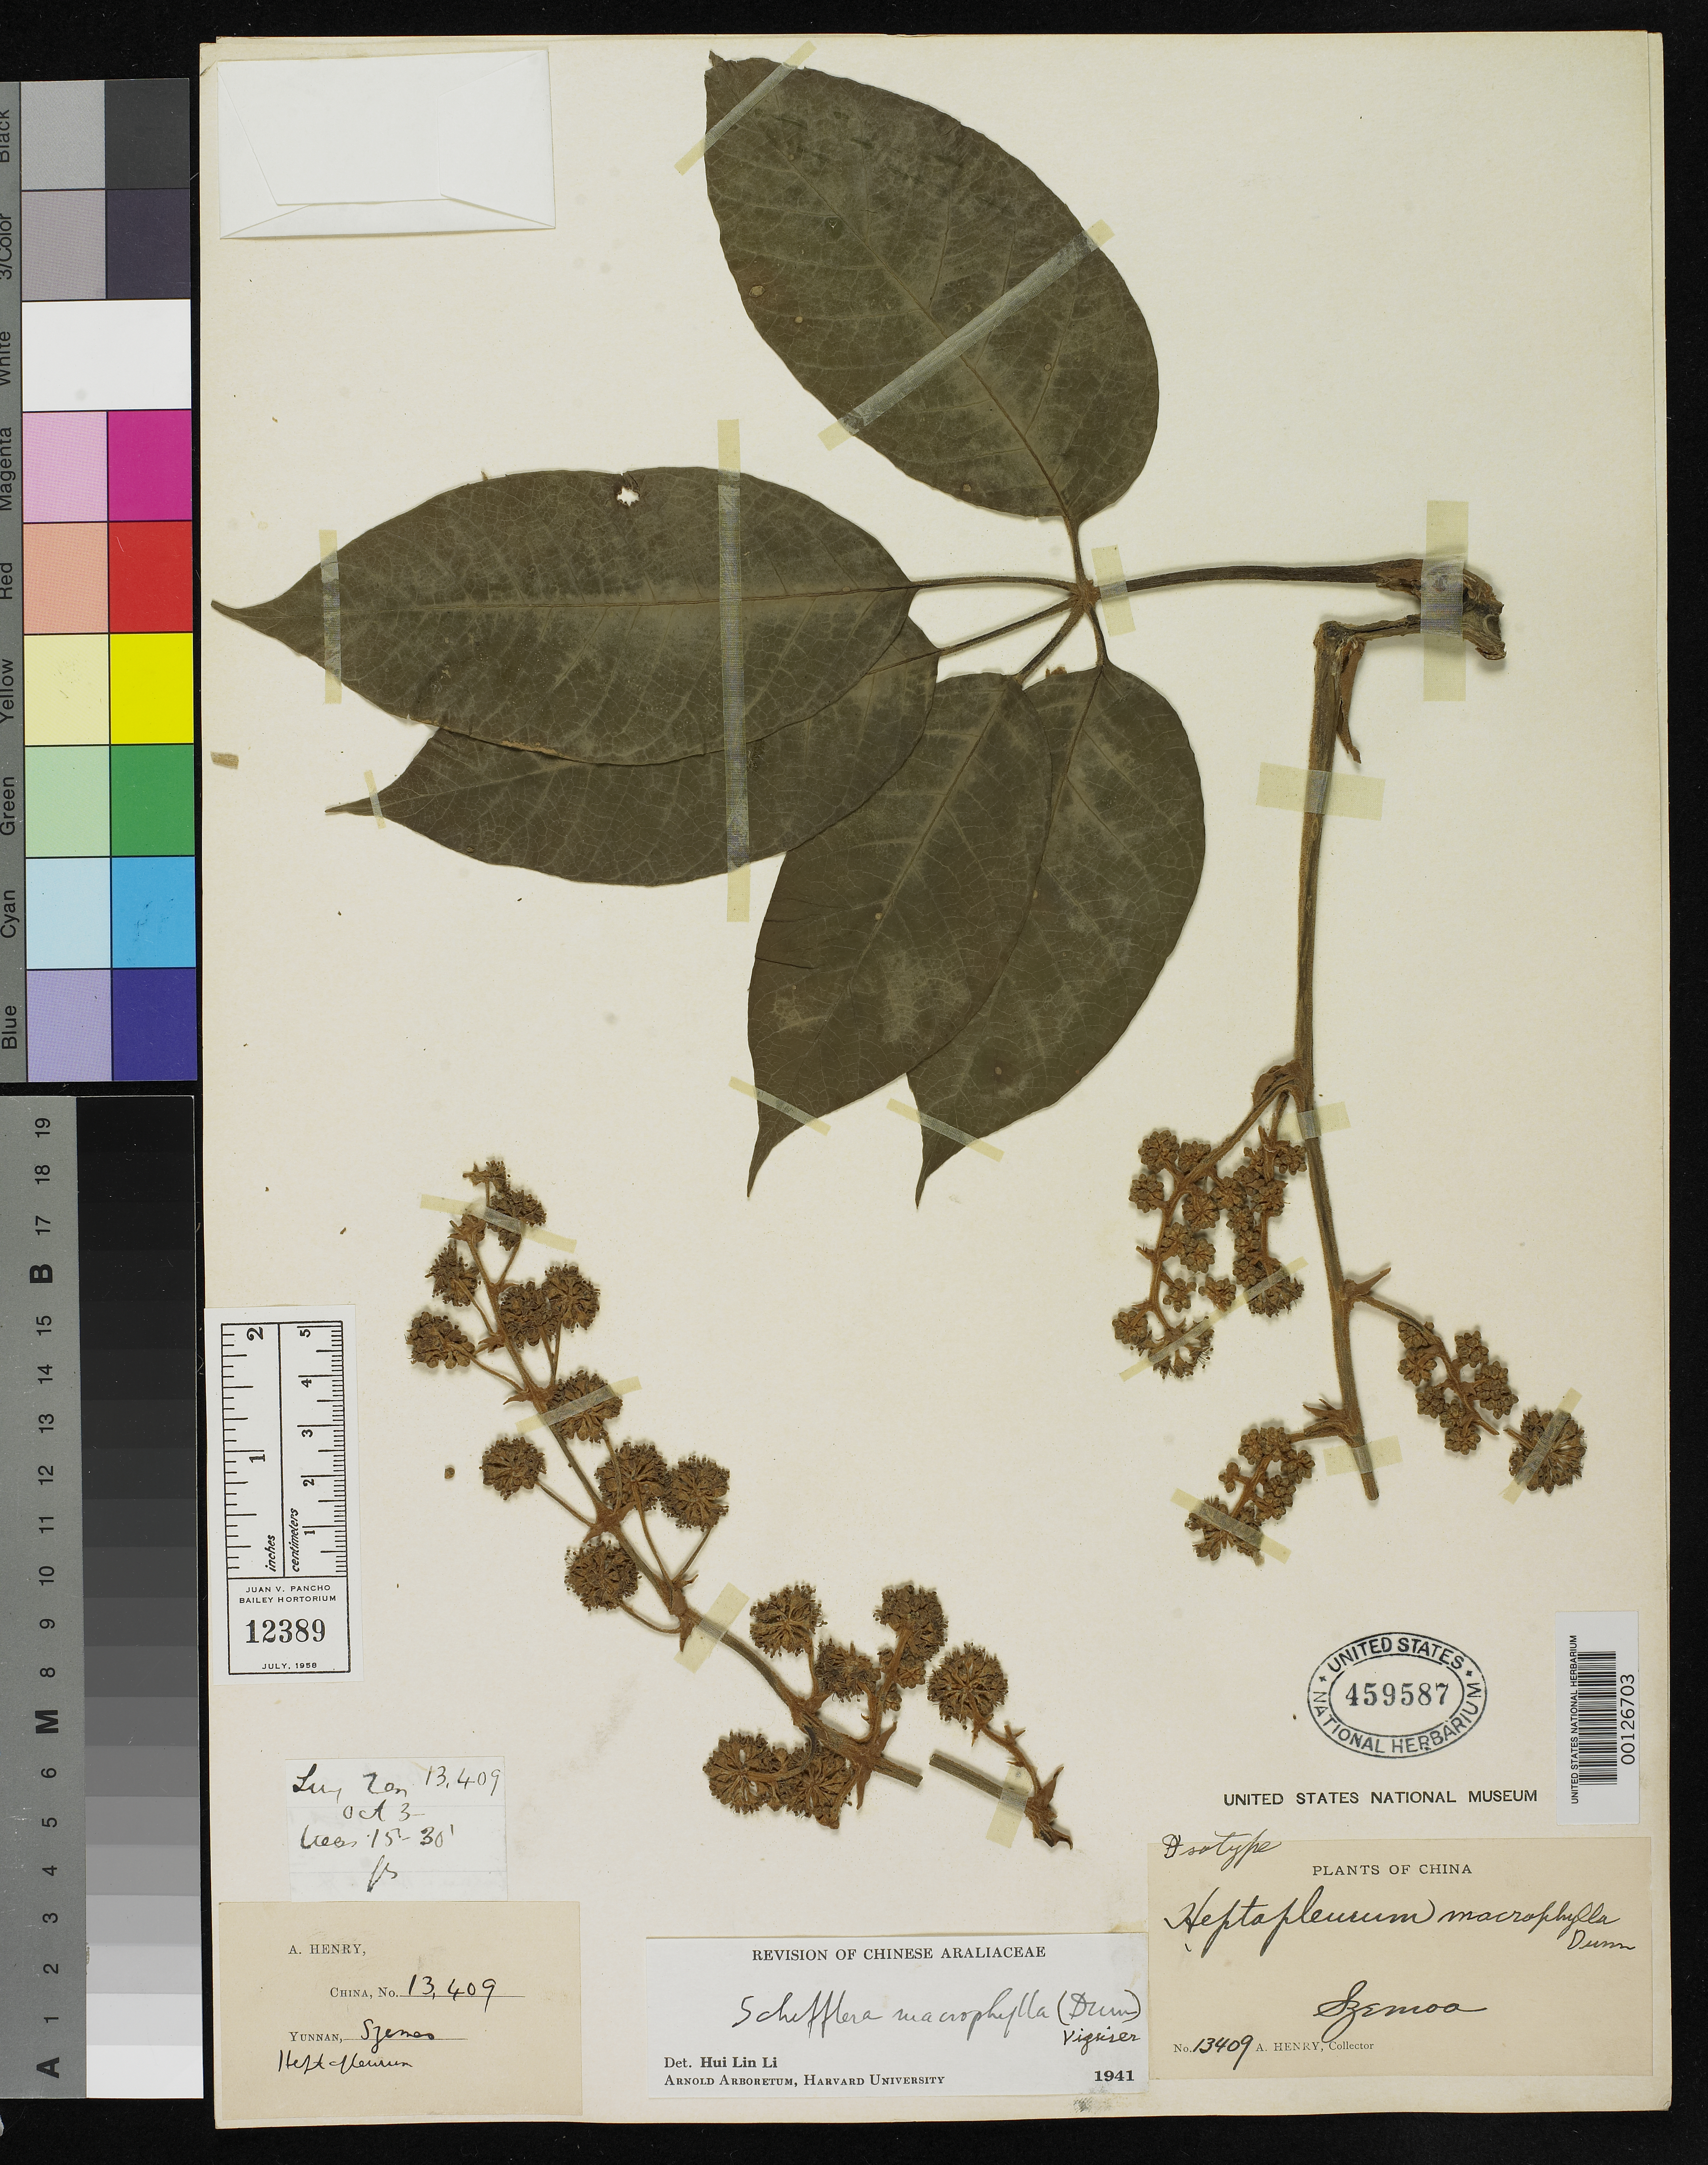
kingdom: Plantae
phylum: Tracheophyta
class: Magnoliopsida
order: Apiales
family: Araliaceae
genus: Heptapleurum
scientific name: Heptapleurum macrophyllum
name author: Dunn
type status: Isotype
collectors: A. Henry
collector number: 13409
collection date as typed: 03 Oct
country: China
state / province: Yunnan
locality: Szemoa.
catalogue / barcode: US 459587